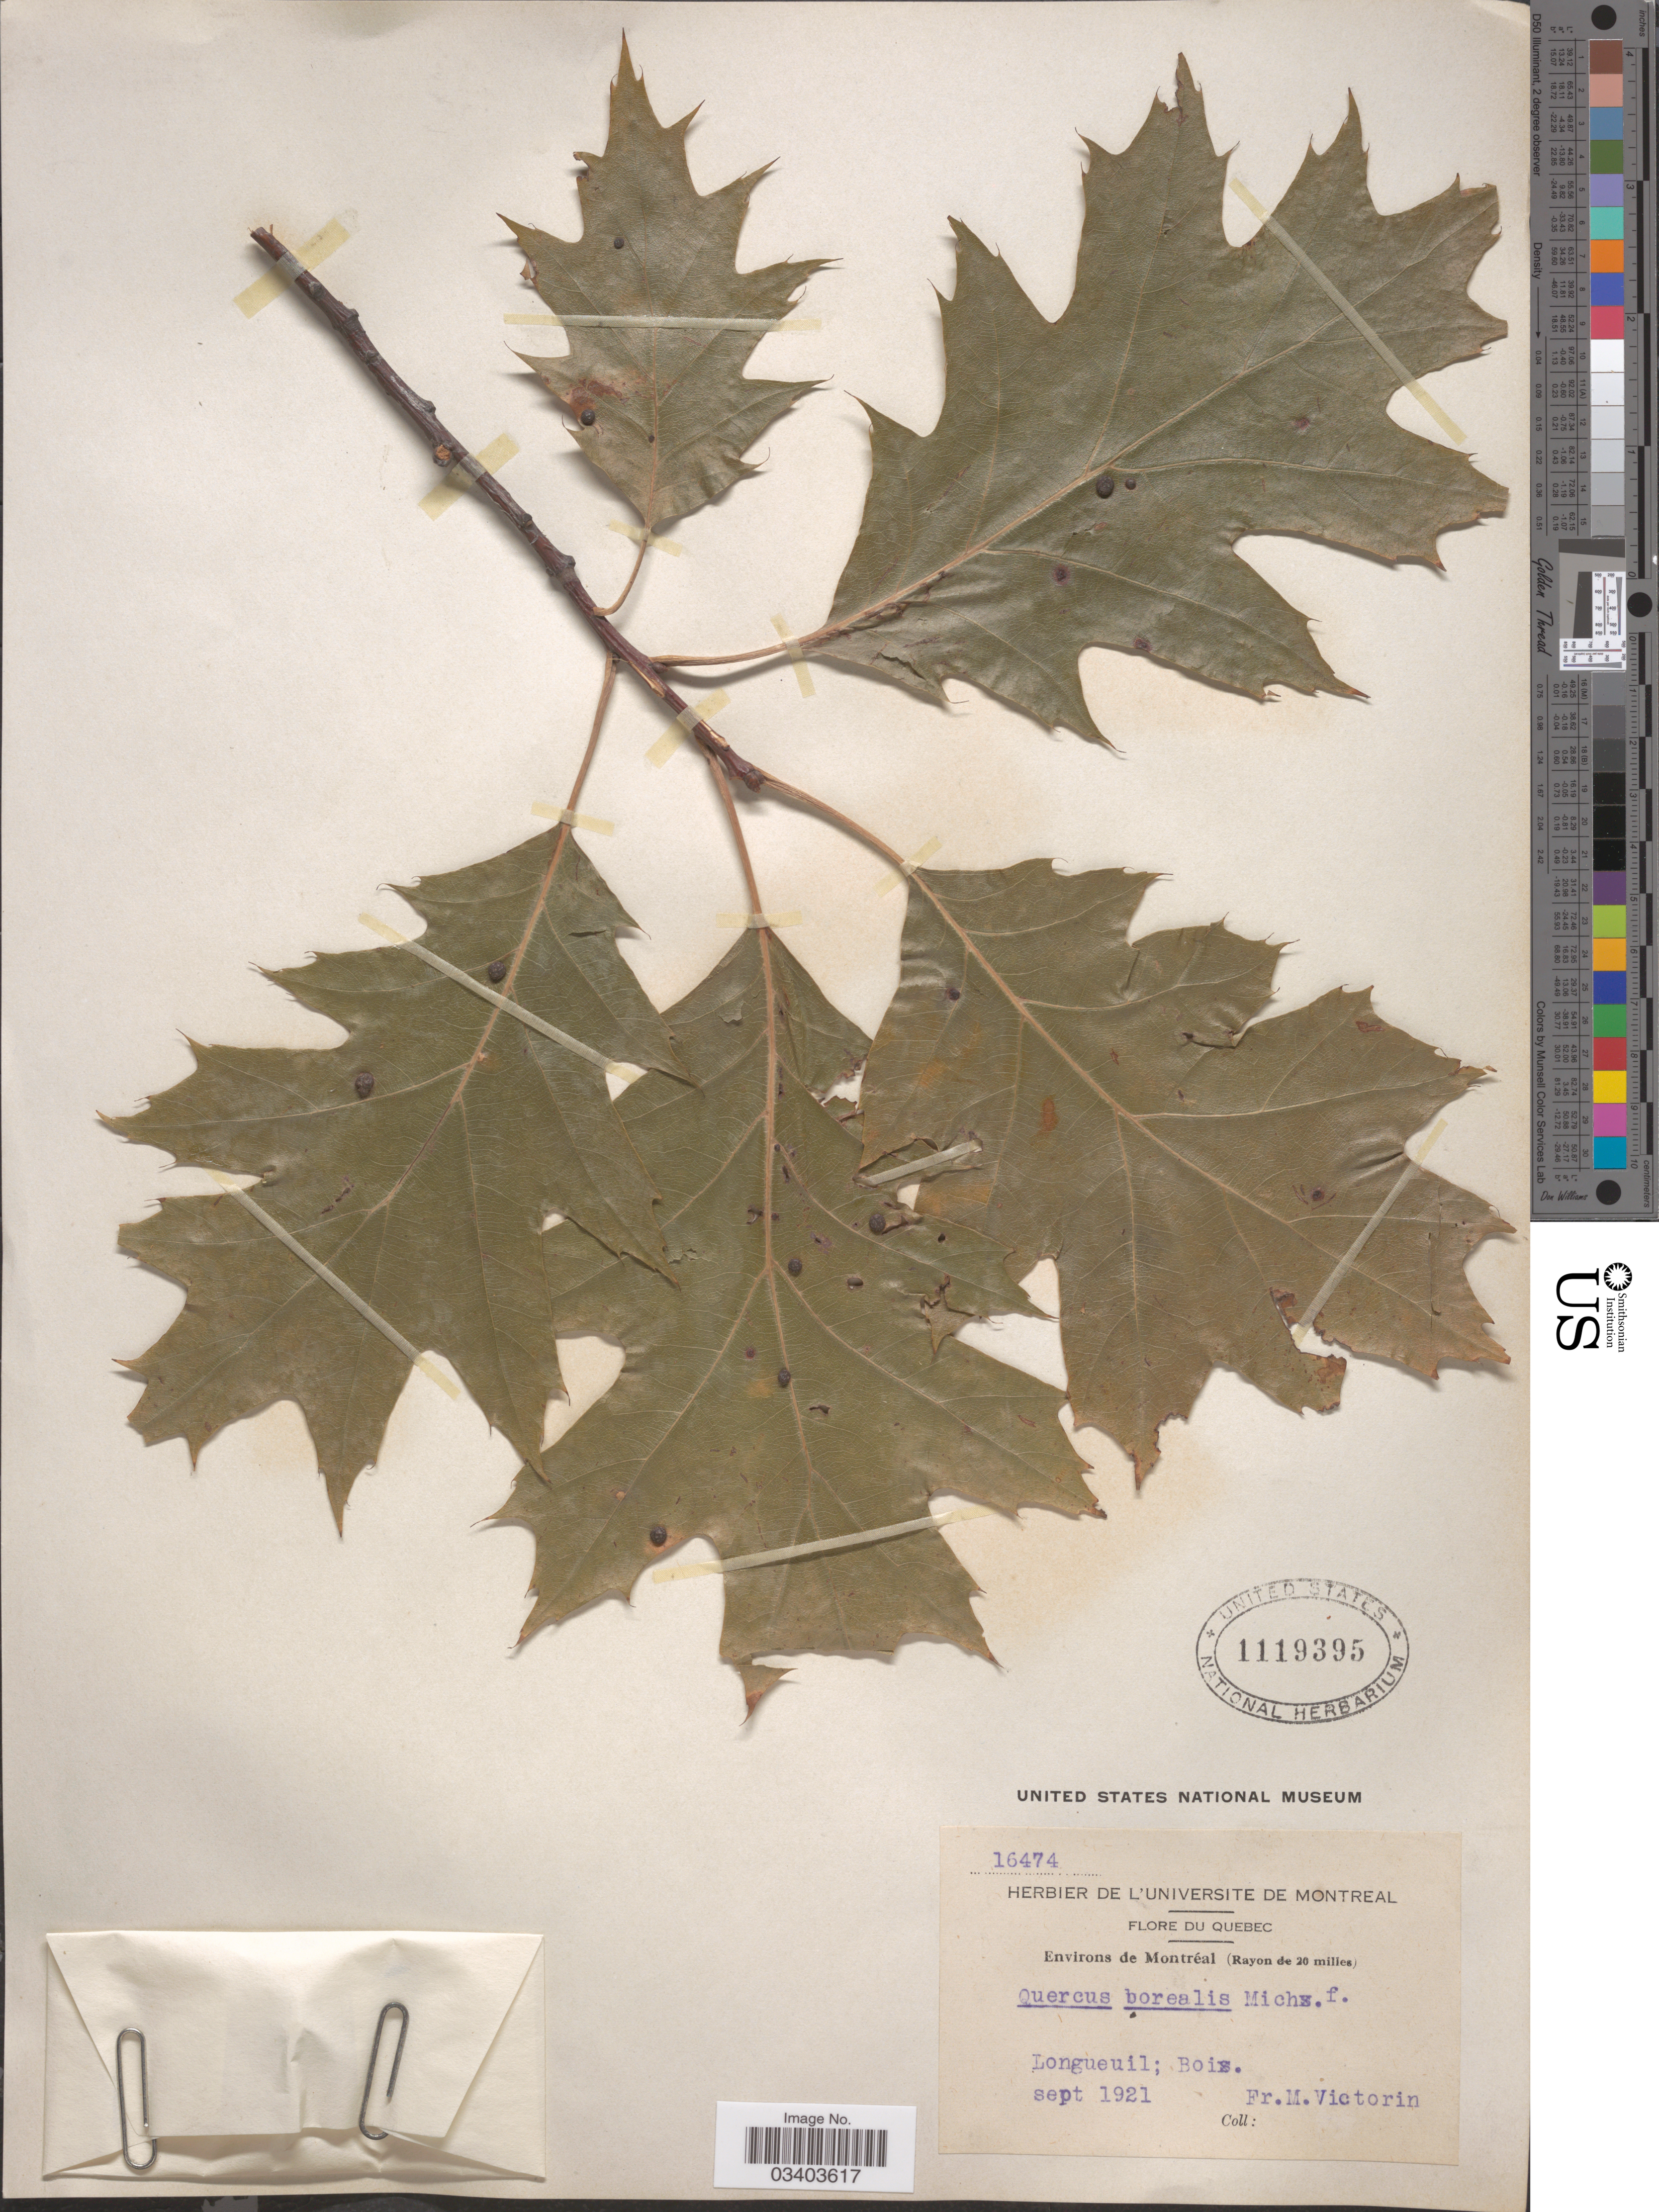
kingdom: Plantae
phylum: Tracheophyta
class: Magnoliopsida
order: Fagales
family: Fagaceae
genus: Quercus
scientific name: Quercus borealis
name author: F. Michx.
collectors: F. Victorin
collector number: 16474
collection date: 1921-09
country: Canada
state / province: Quebec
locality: Environs d Montréal (Rayon de 20 milles), Longueuil; Bois.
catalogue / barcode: US 1119395